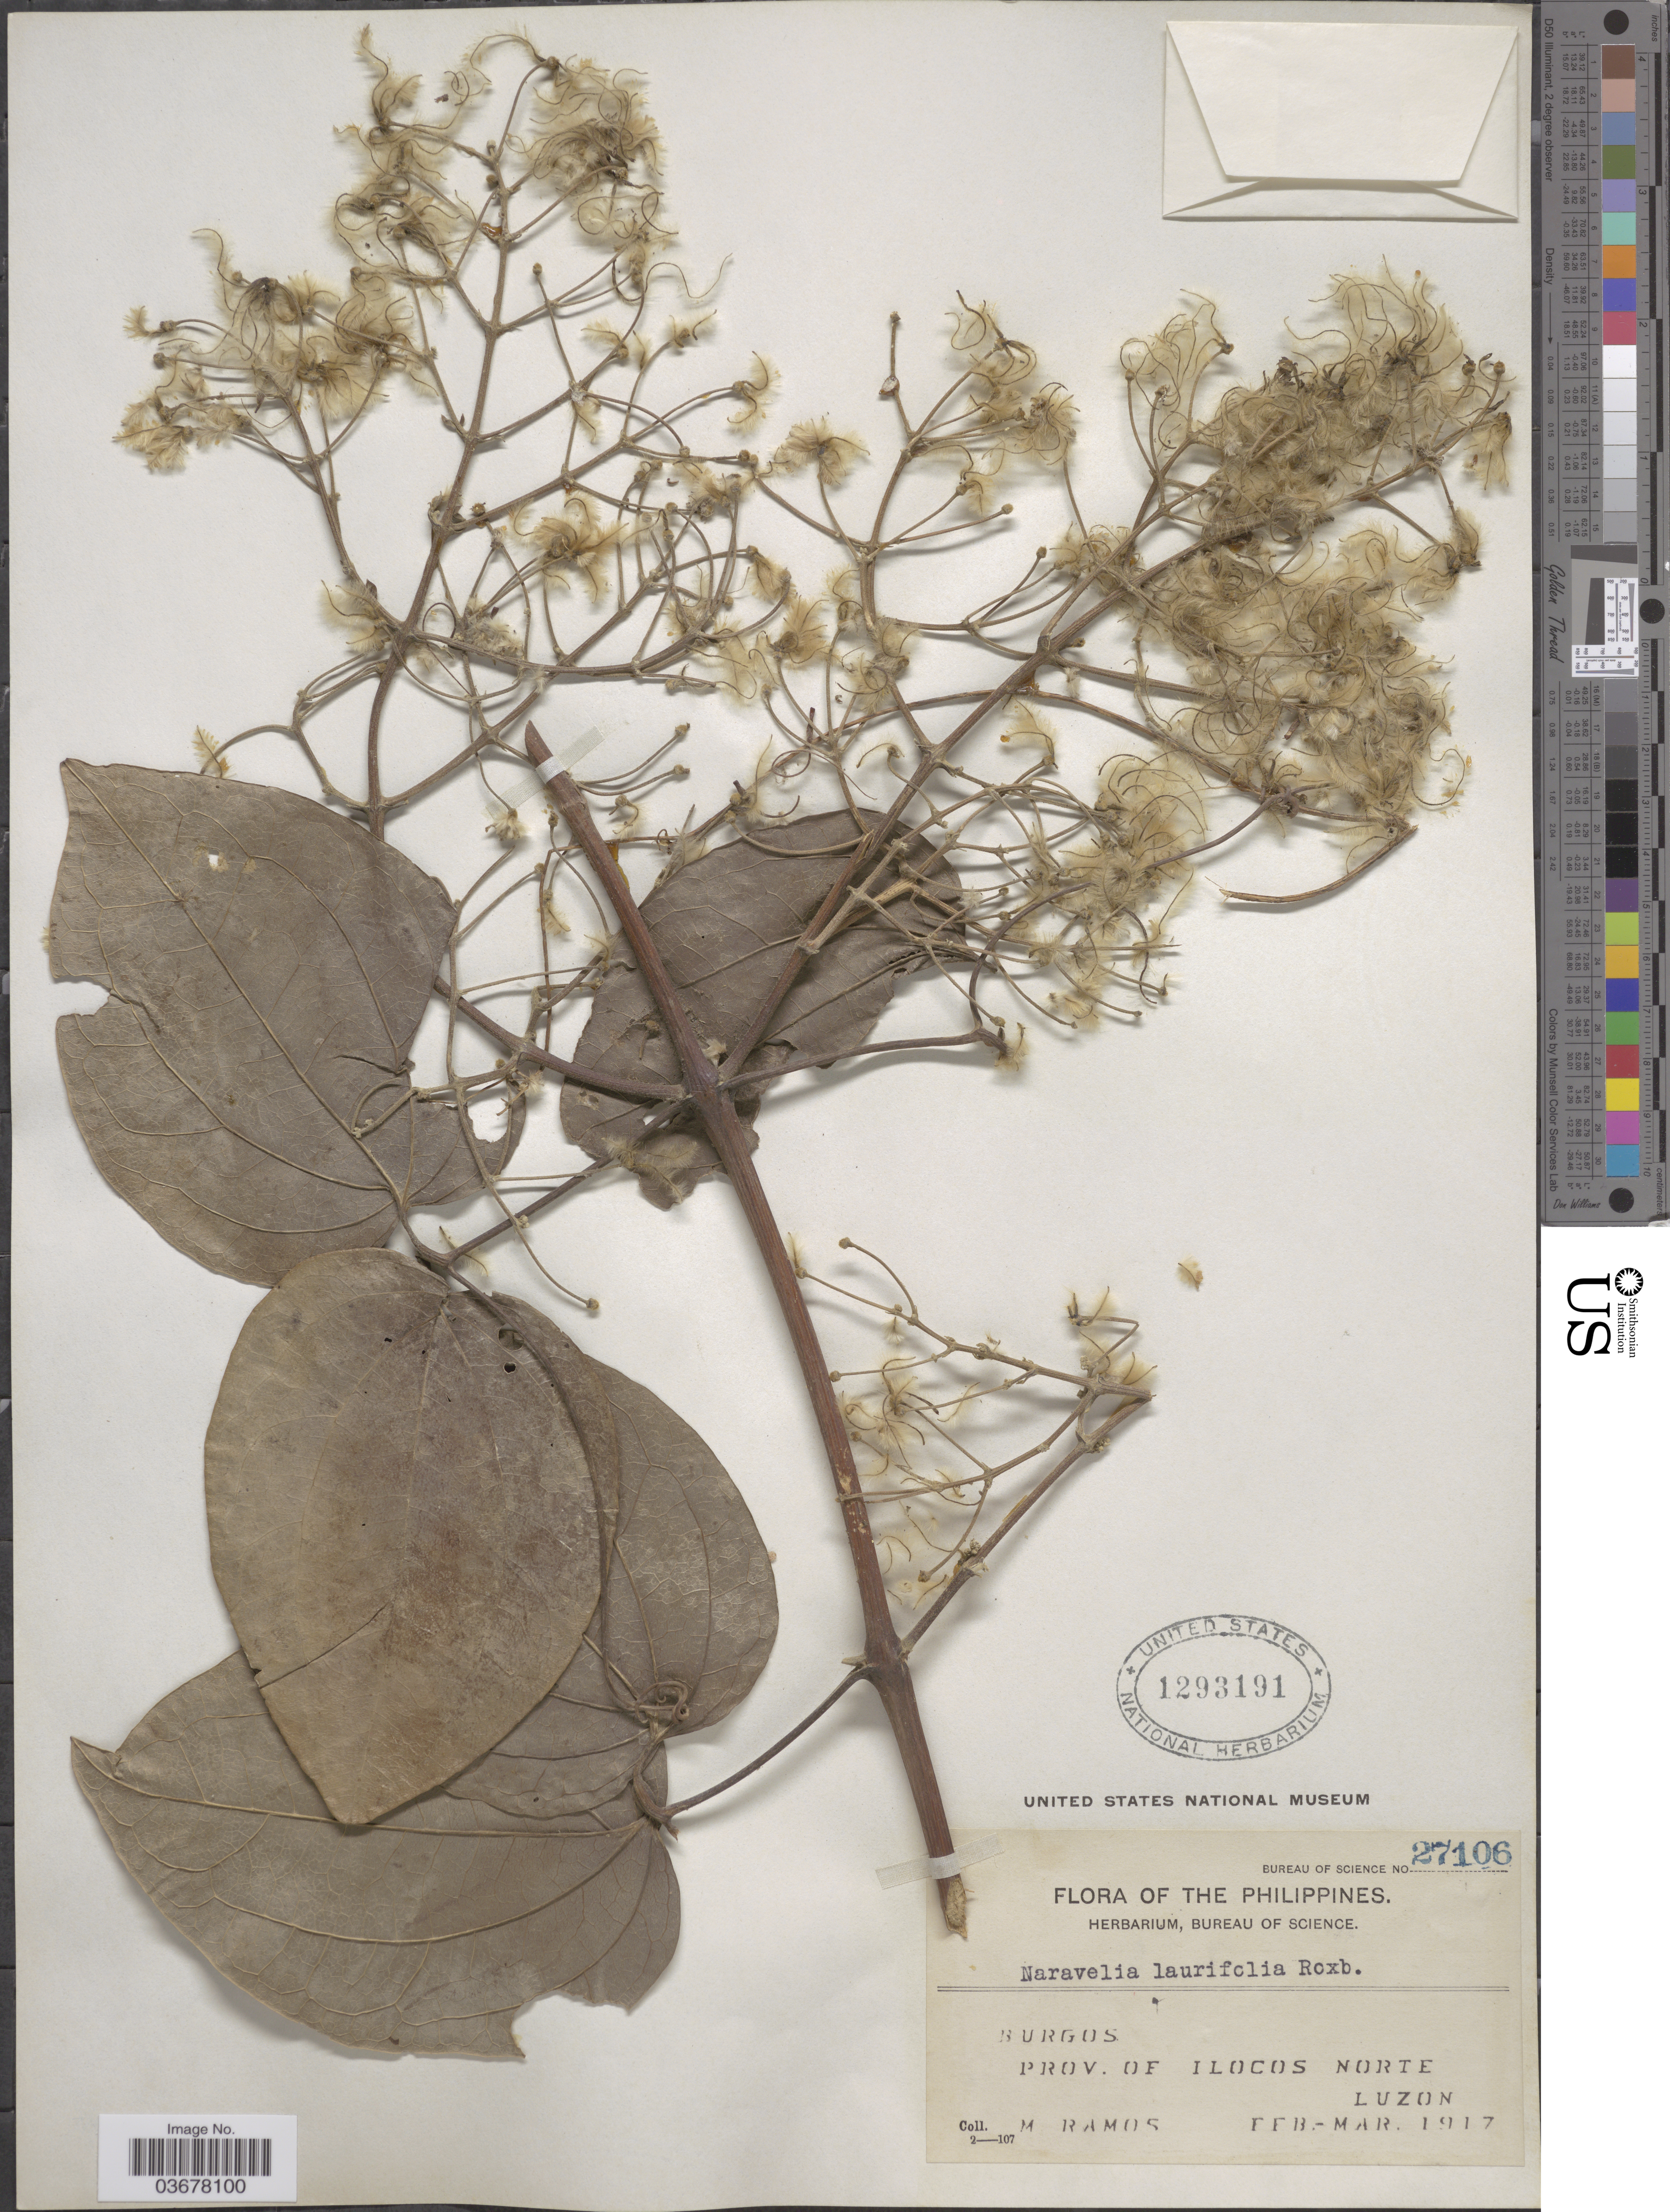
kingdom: Plantae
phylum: Tracheophyta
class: Magnoliopsida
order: Ranunculales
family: Ranunculaceae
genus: Clematis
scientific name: Clematis horripilata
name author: D. Falck & Lehtonen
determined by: Strong, M. T., (US), Smithsonian Institution - National Museum of Natural History (UNITED STATES)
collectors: M. Ramos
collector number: Bureau of Science 27106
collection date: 1917-02/1917-03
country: Philippines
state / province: Ilocos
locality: Burgos. Prov. of Ilocos Norte. Luzon.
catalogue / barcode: US 1293191